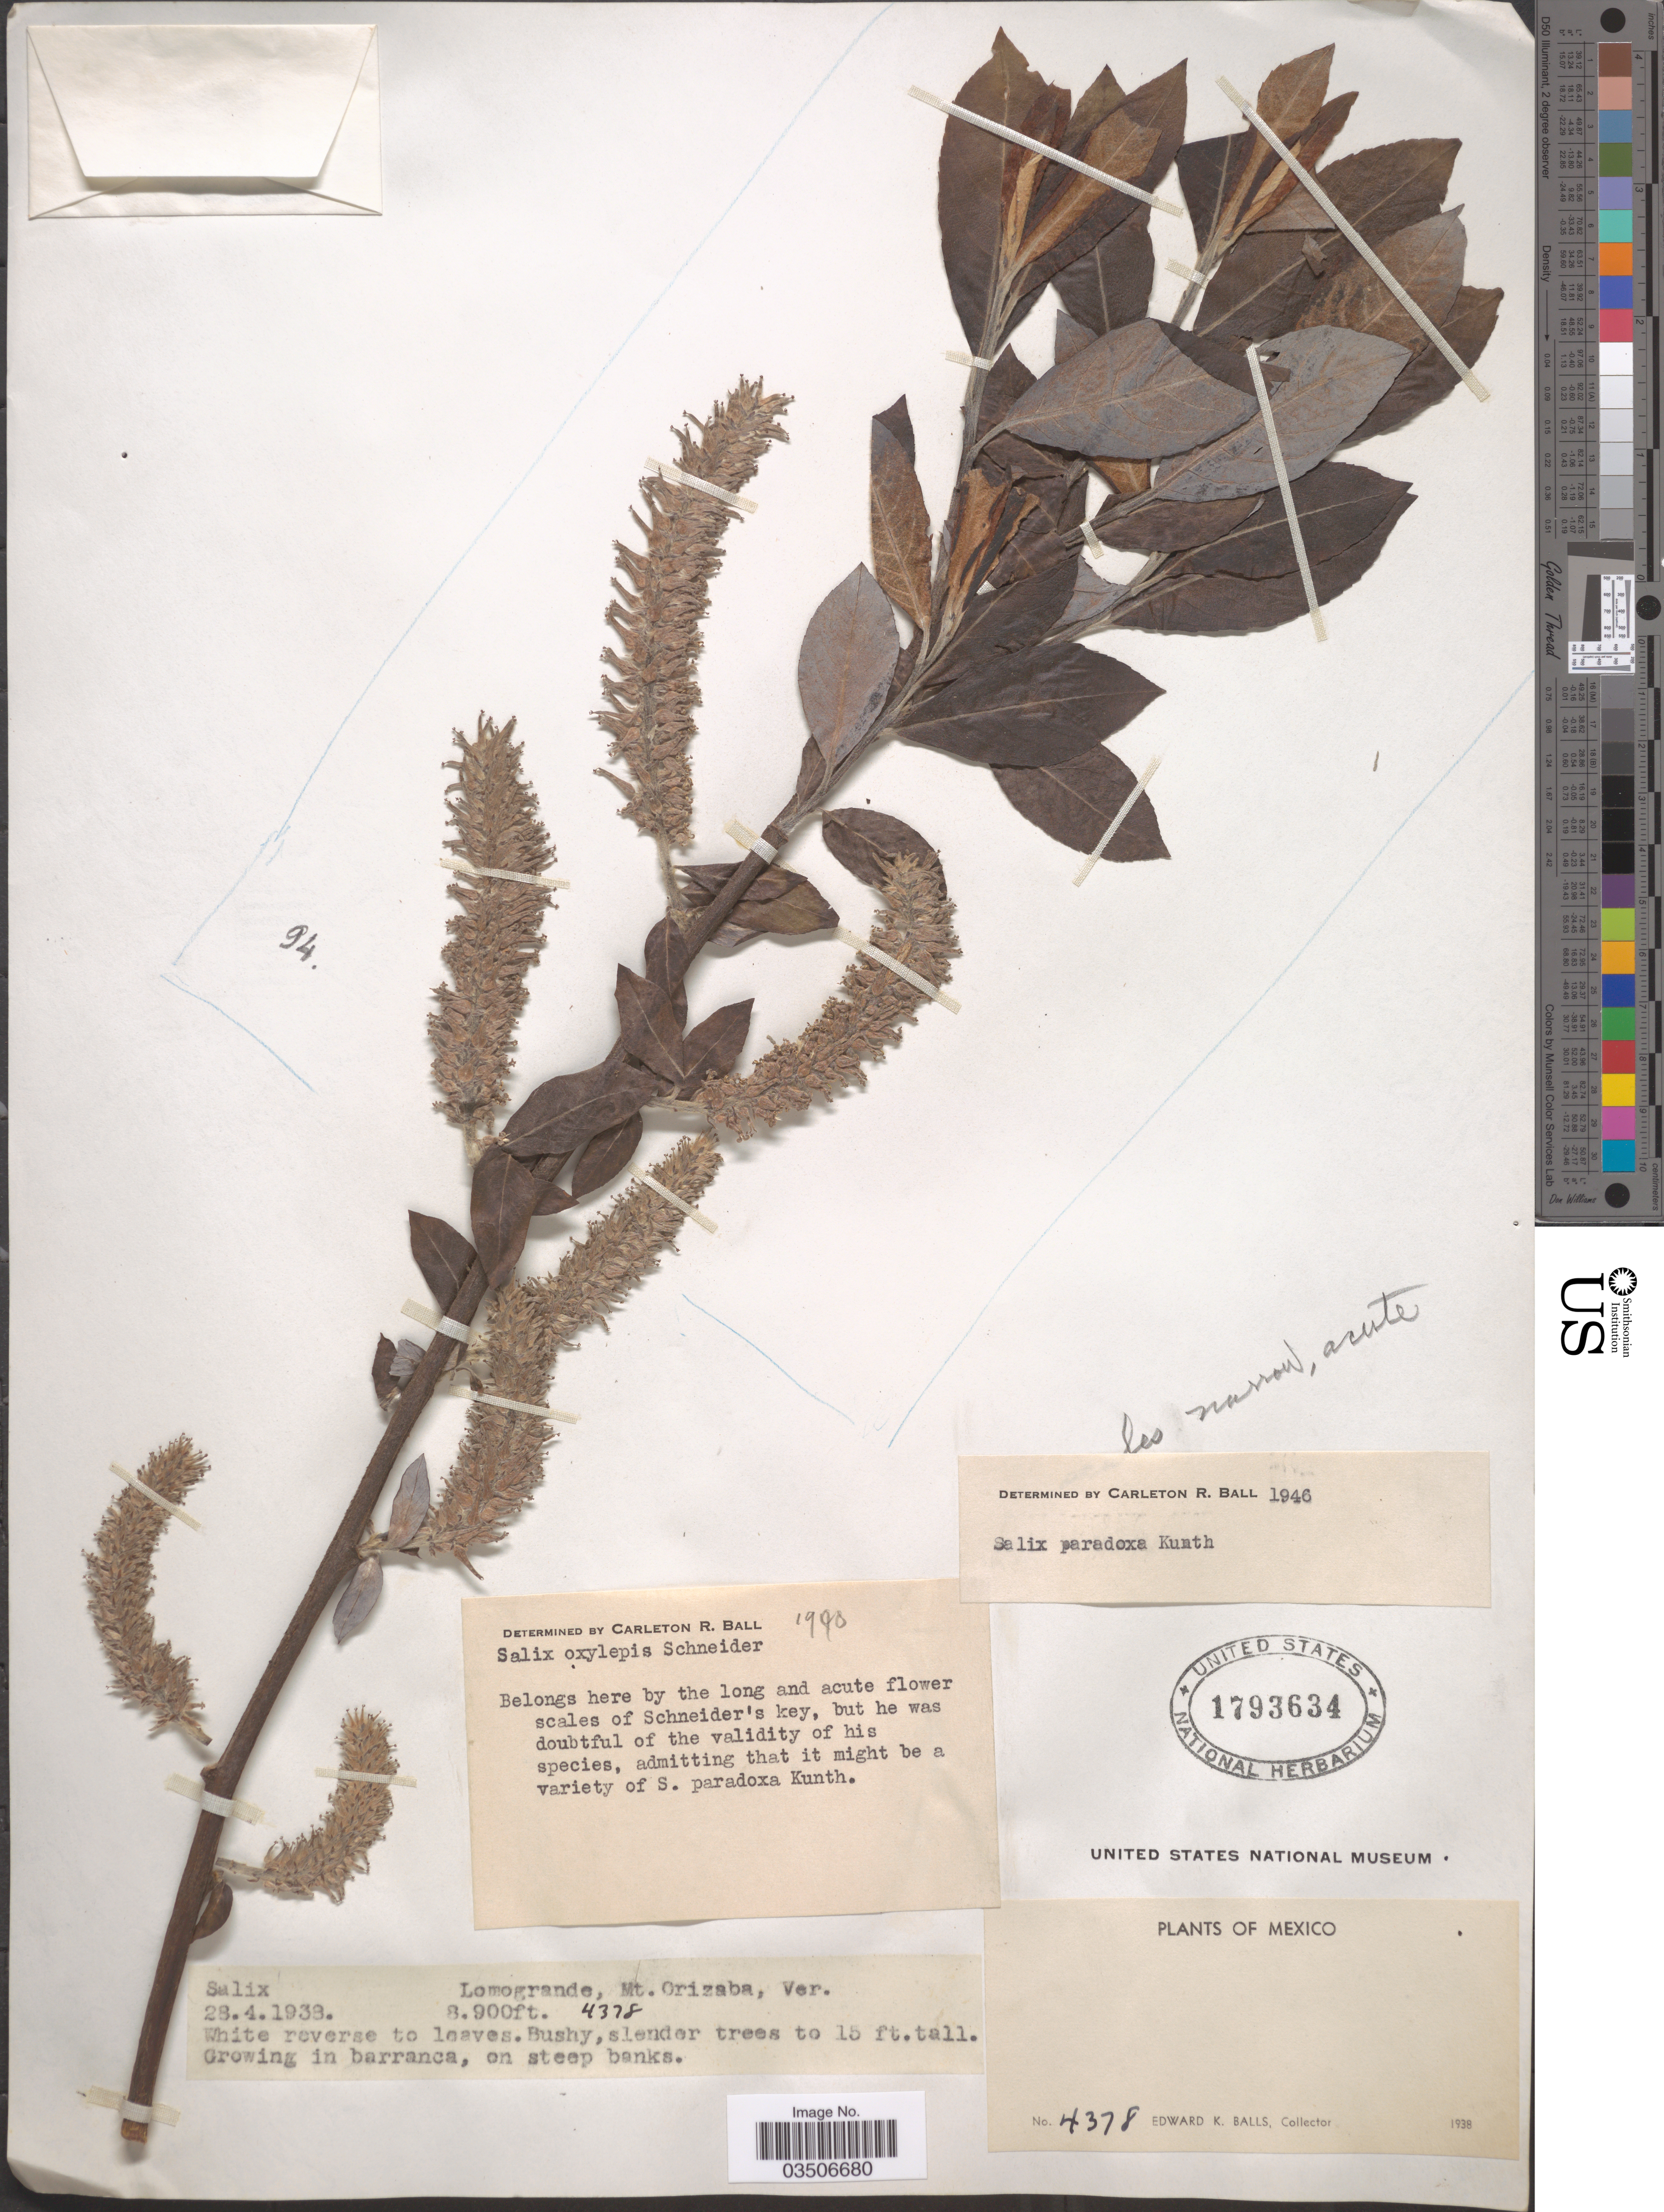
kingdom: Plantae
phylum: Tracheophyta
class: Magnoliopsida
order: Malpighiales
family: Salicaceae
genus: Salix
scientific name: Salix paradoxa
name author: Kunth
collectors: E. K. Balls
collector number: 4378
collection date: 1938-04-28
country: Mexico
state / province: Veracruz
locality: Lomogrande, Mt. Orizaba, Ver.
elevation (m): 2713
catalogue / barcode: US 1793634